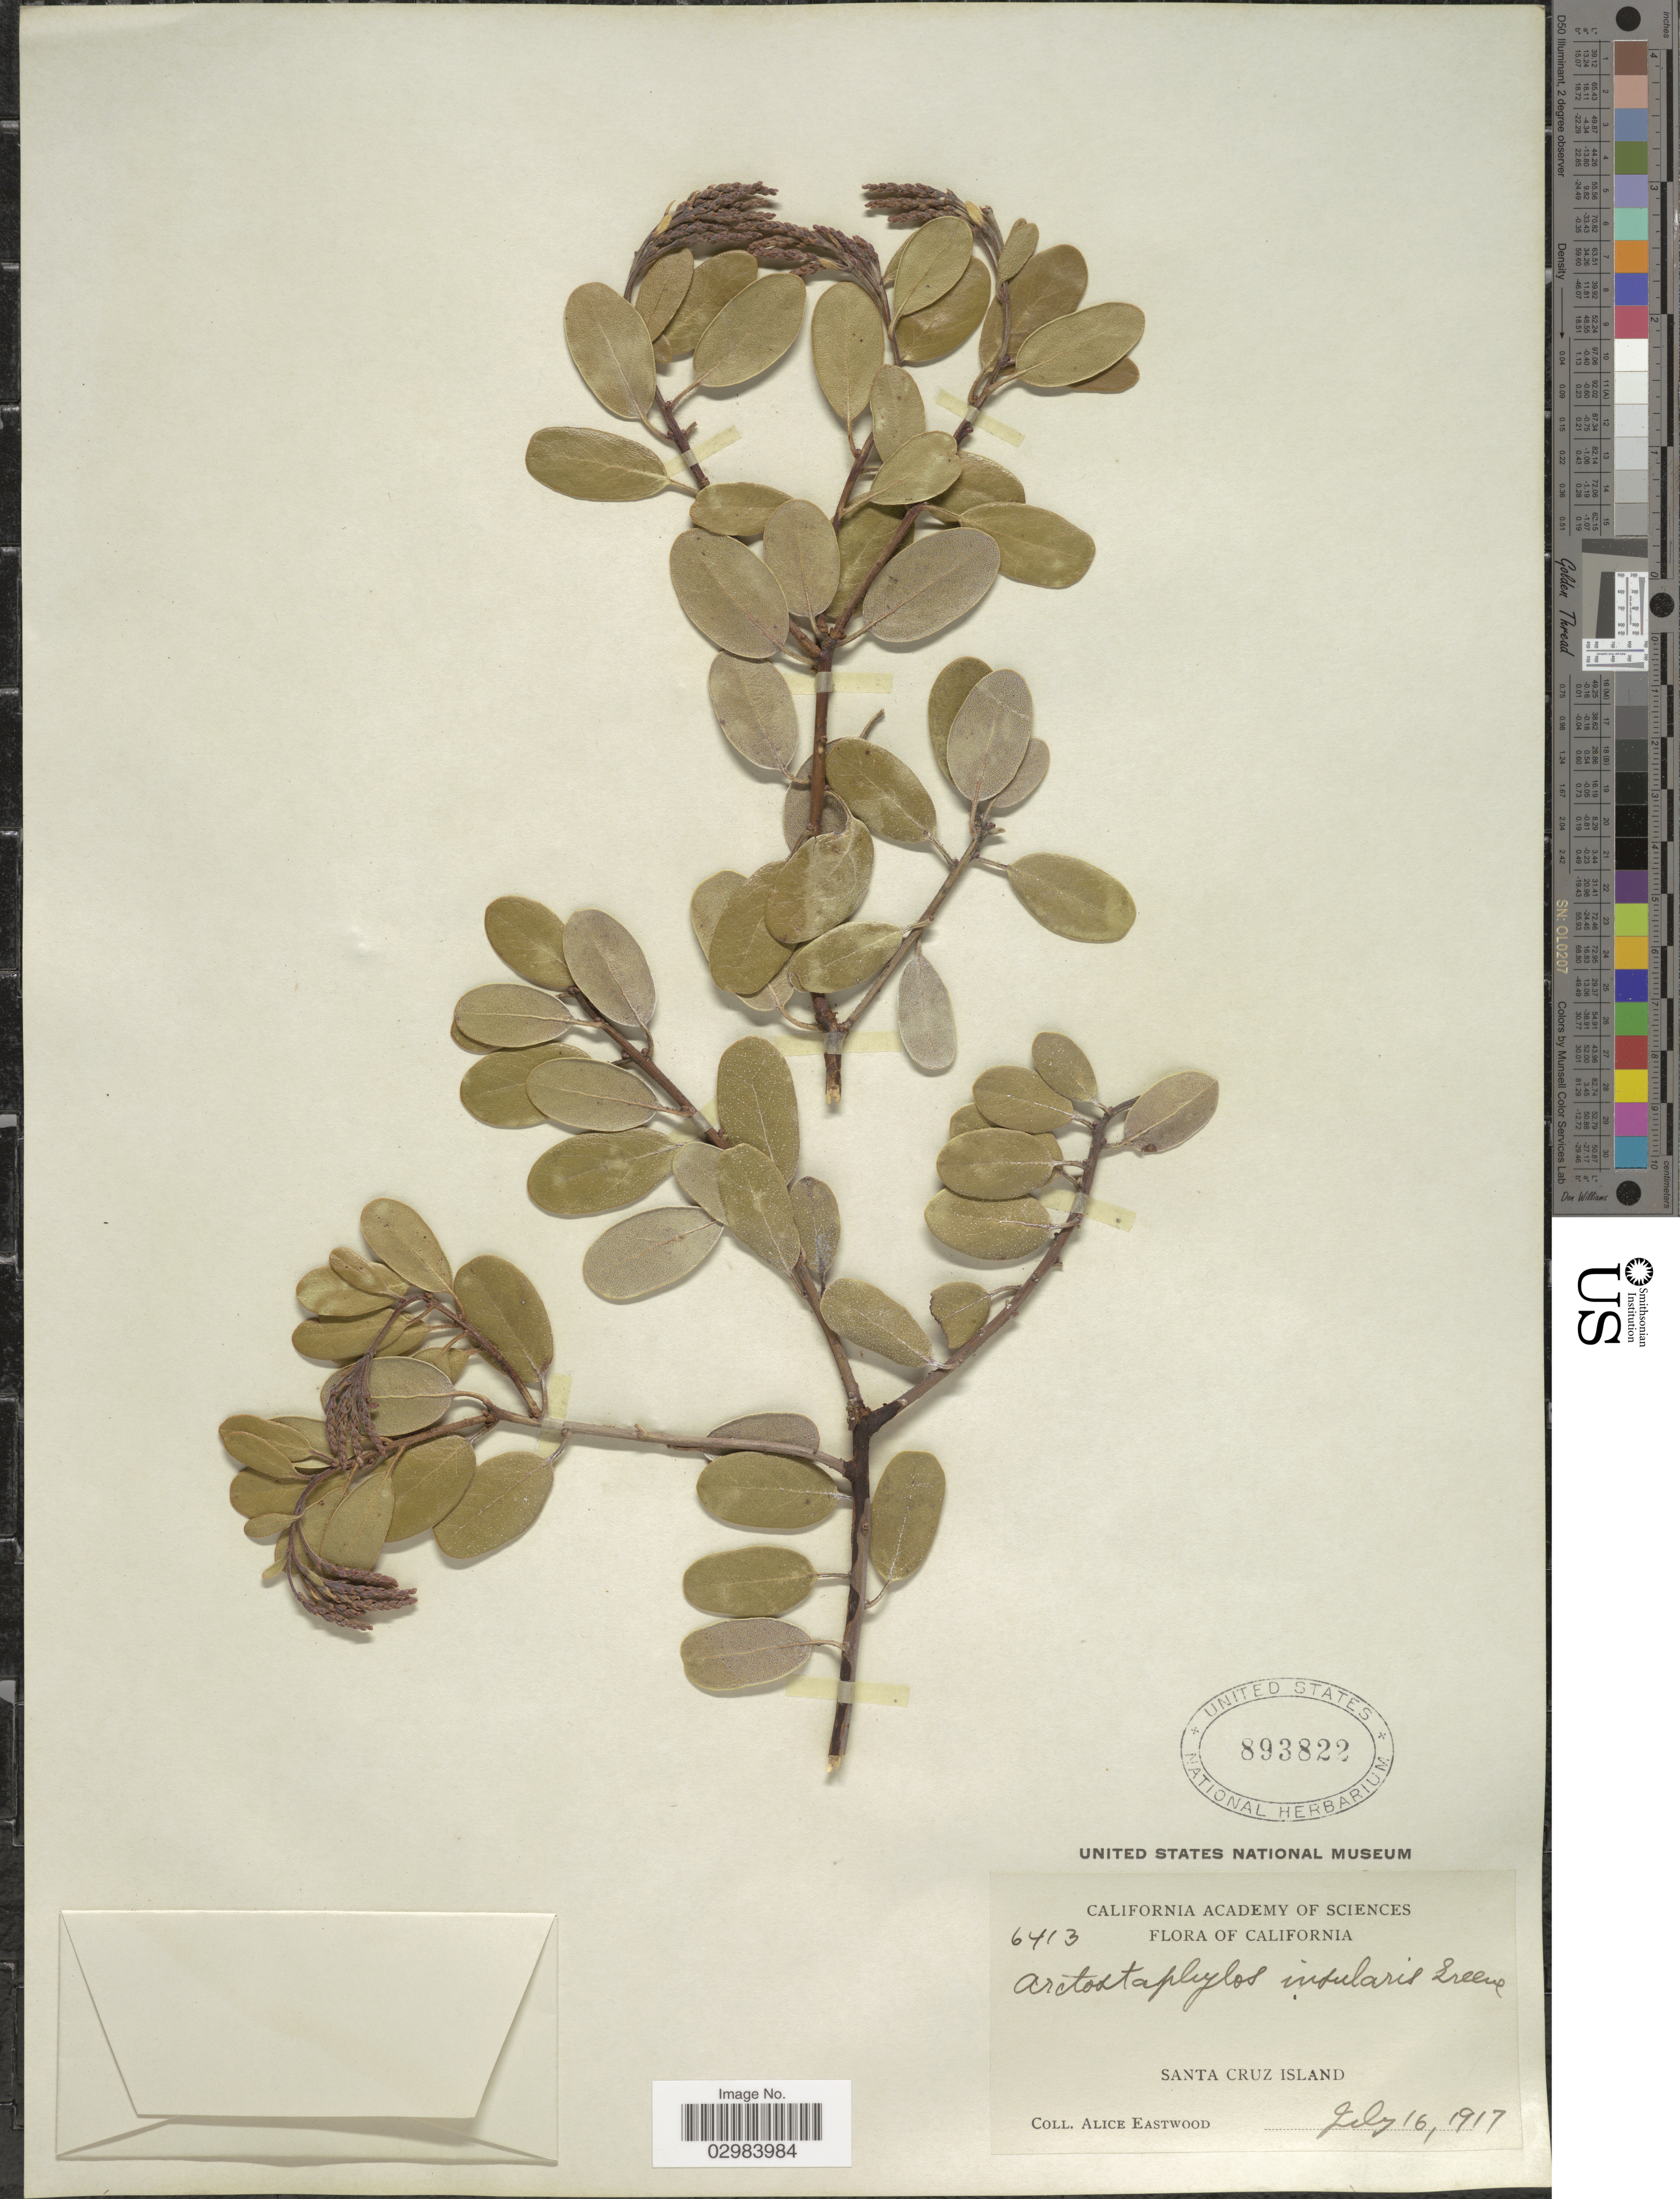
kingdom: Plantae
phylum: Tracheophyta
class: Magnoliopsida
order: Ericales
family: Ericaceae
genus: Arctostaphylos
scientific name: Arctostaphylos insularis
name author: Greene ex Parry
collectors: A. Eastwood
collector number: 6413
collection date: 1917-07-16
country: United States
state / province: California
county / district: Santa Barbara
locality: Santa Cruz Island.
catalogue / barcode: US 893822